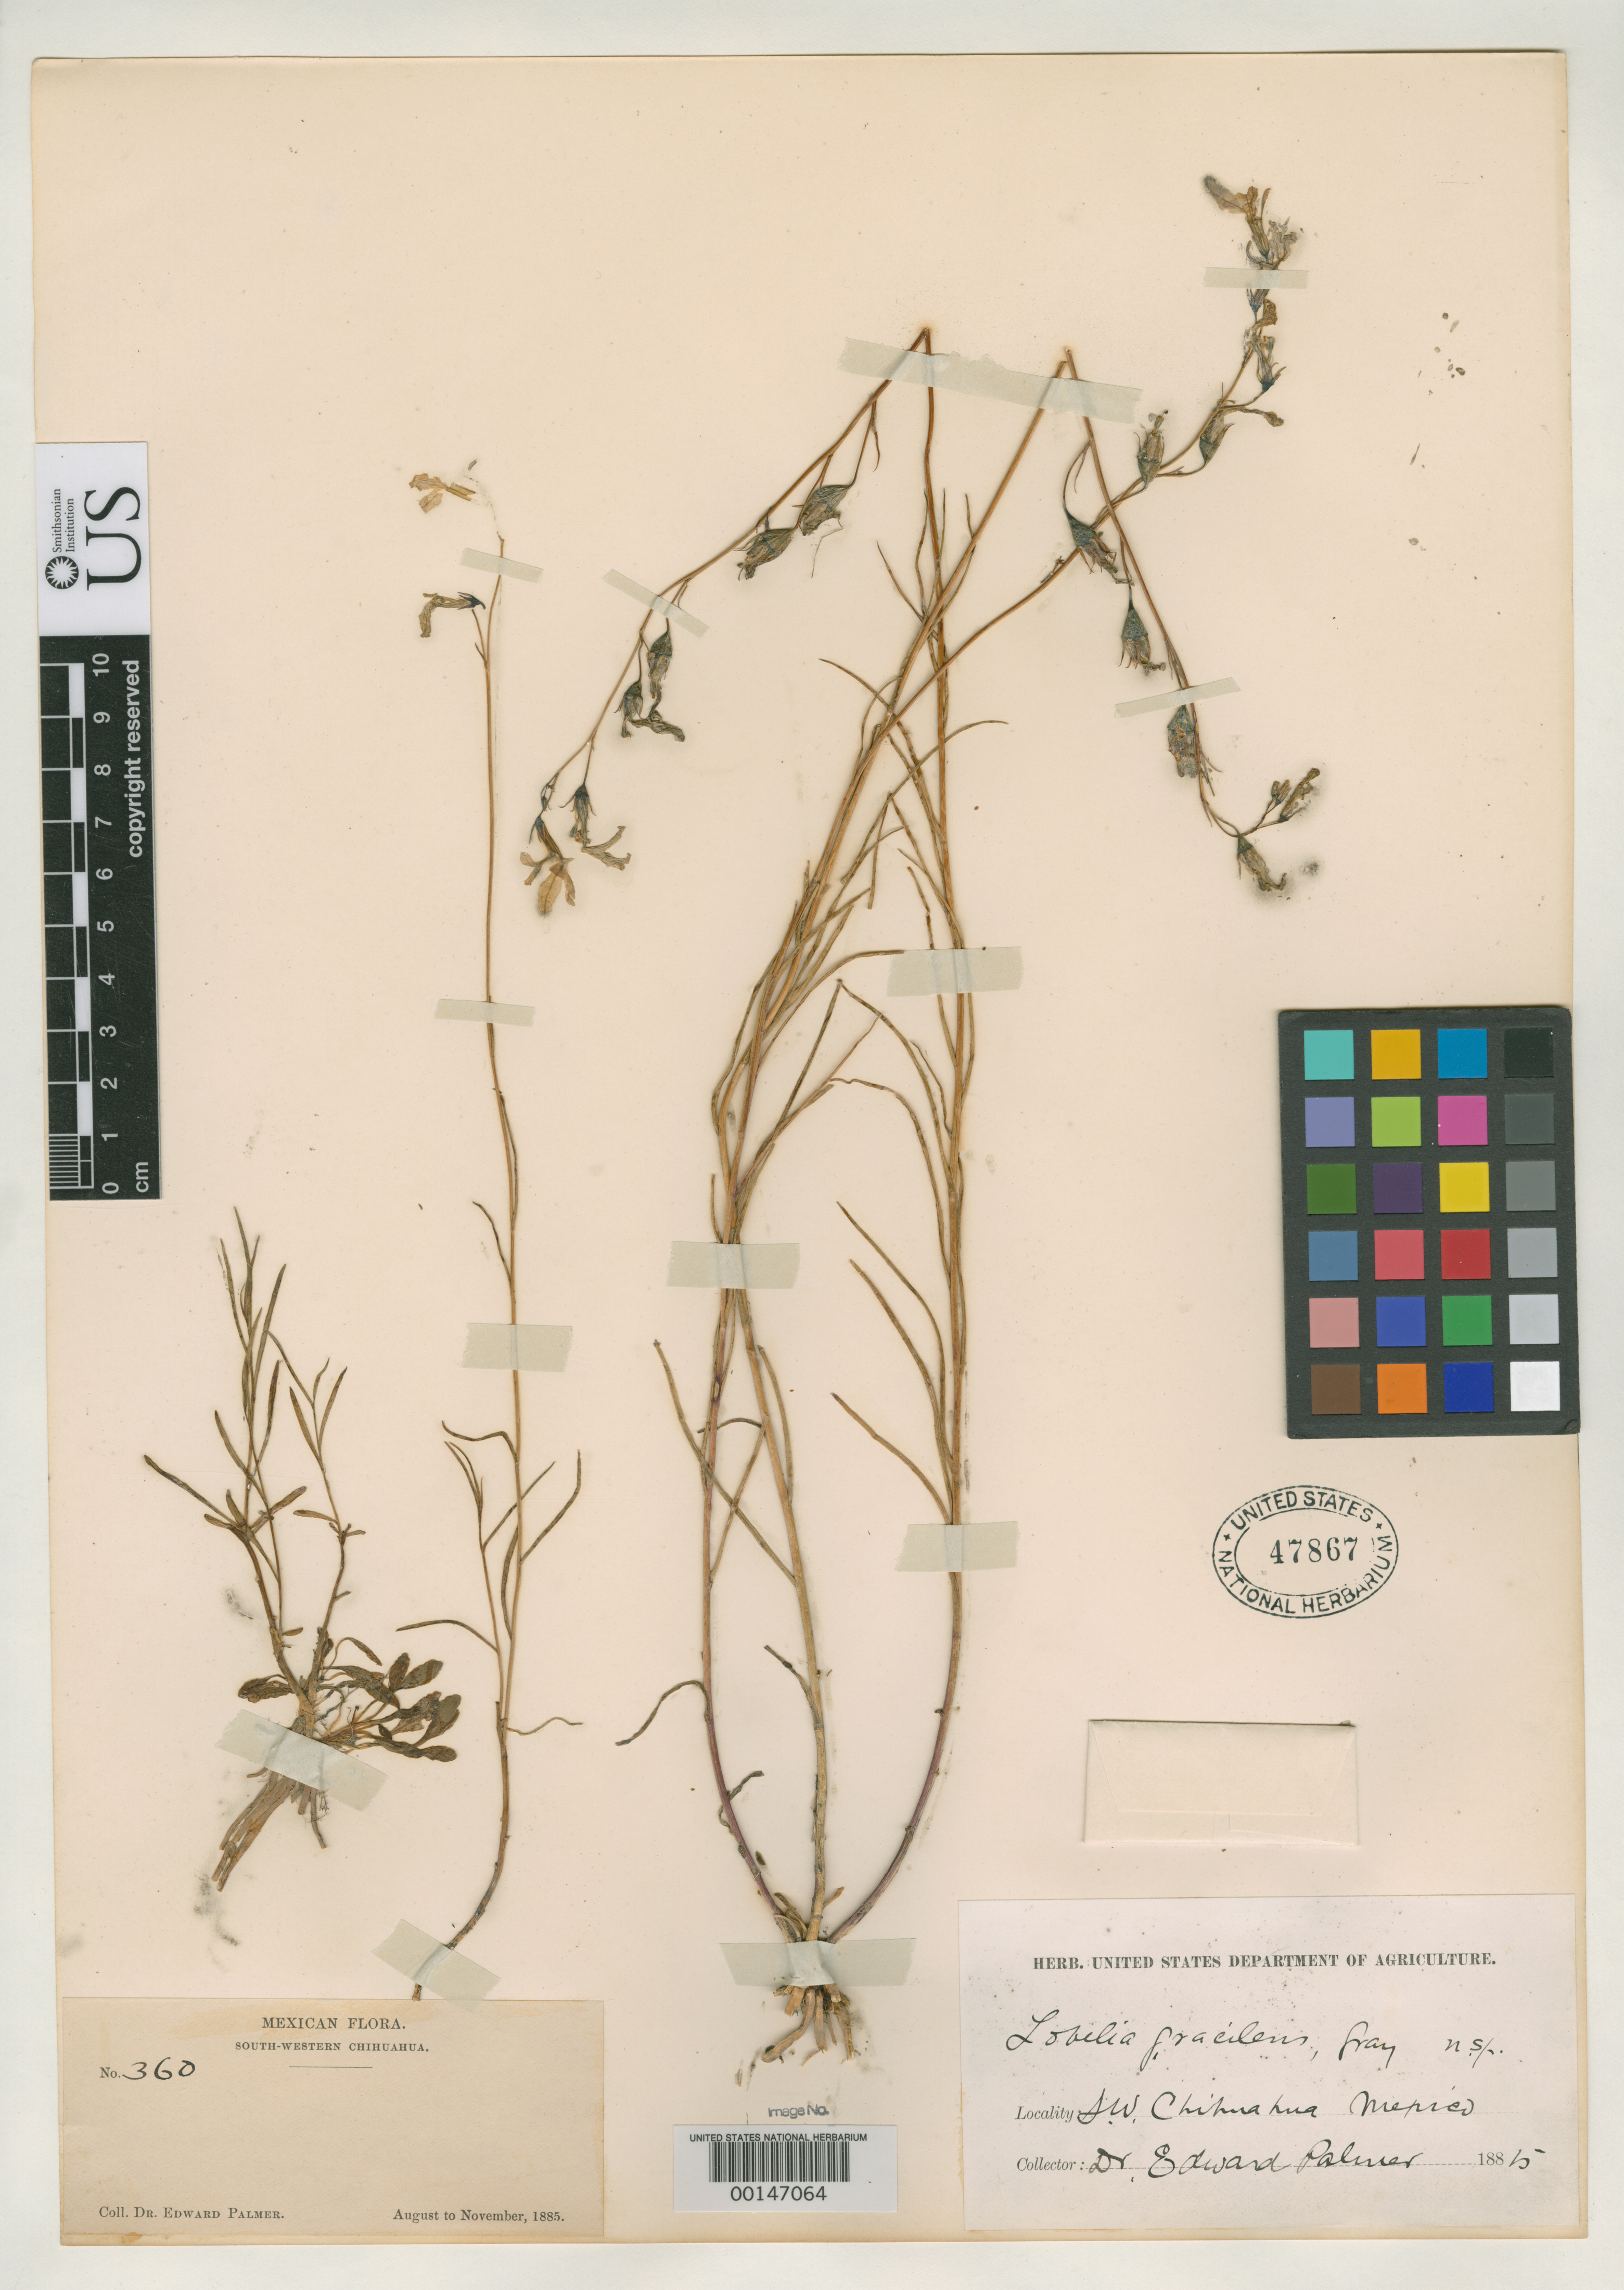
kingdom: Plantae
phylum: Tracheophyta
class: Magnoliopsida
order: Asterales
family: Campanulaceae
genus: Lobelia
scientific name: Lobelia gracilens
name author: A. Gray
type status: Isotype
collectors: E. Palmer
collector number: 360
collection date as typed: Aug 1885 to -- Nov 1885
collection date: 1885-08/1885-11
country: Mexico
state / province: Chihuahua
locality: Above Batopilas.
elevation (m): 2697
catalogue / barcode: US 47867